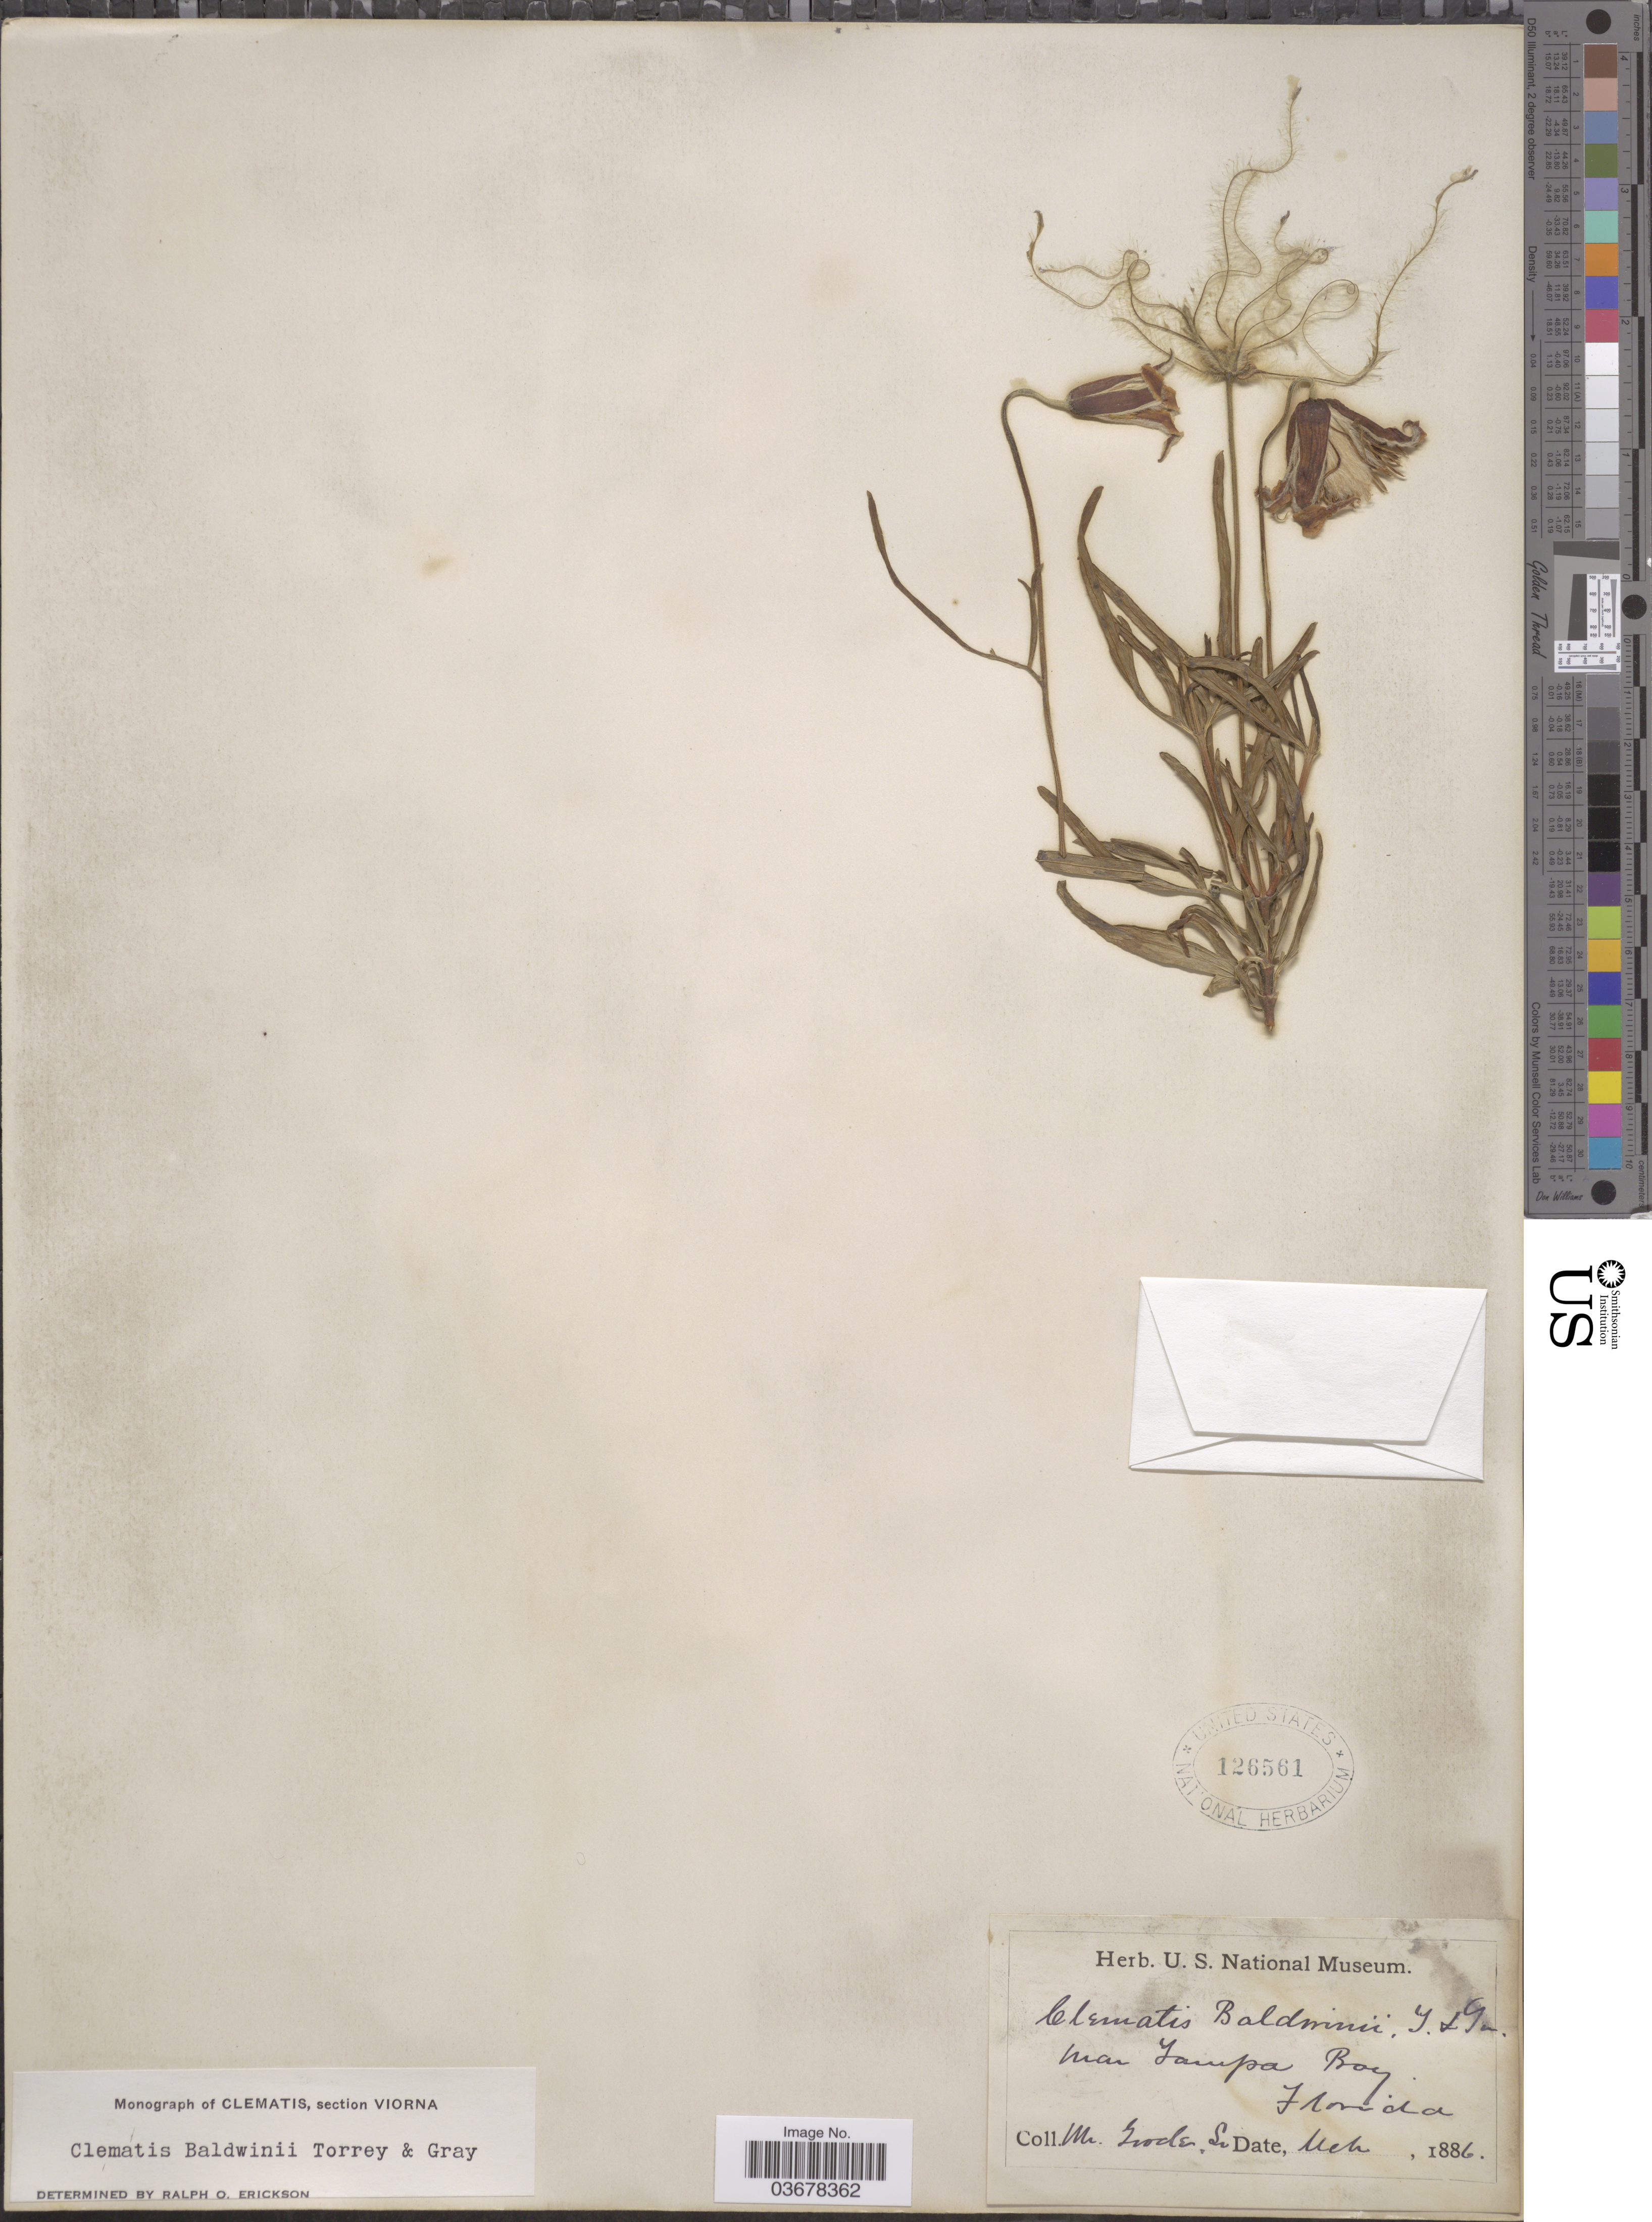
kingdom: Plantae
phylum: Tracheophyta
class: Magnoliopsida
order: Ranunculales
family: Ranunculaceae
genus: Clematis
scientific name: Clematis viorna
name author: L.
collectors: Mr. Goode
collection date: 1886-03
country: United States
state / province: Florida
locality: Near Tampa Bay.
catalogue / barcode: US 126561